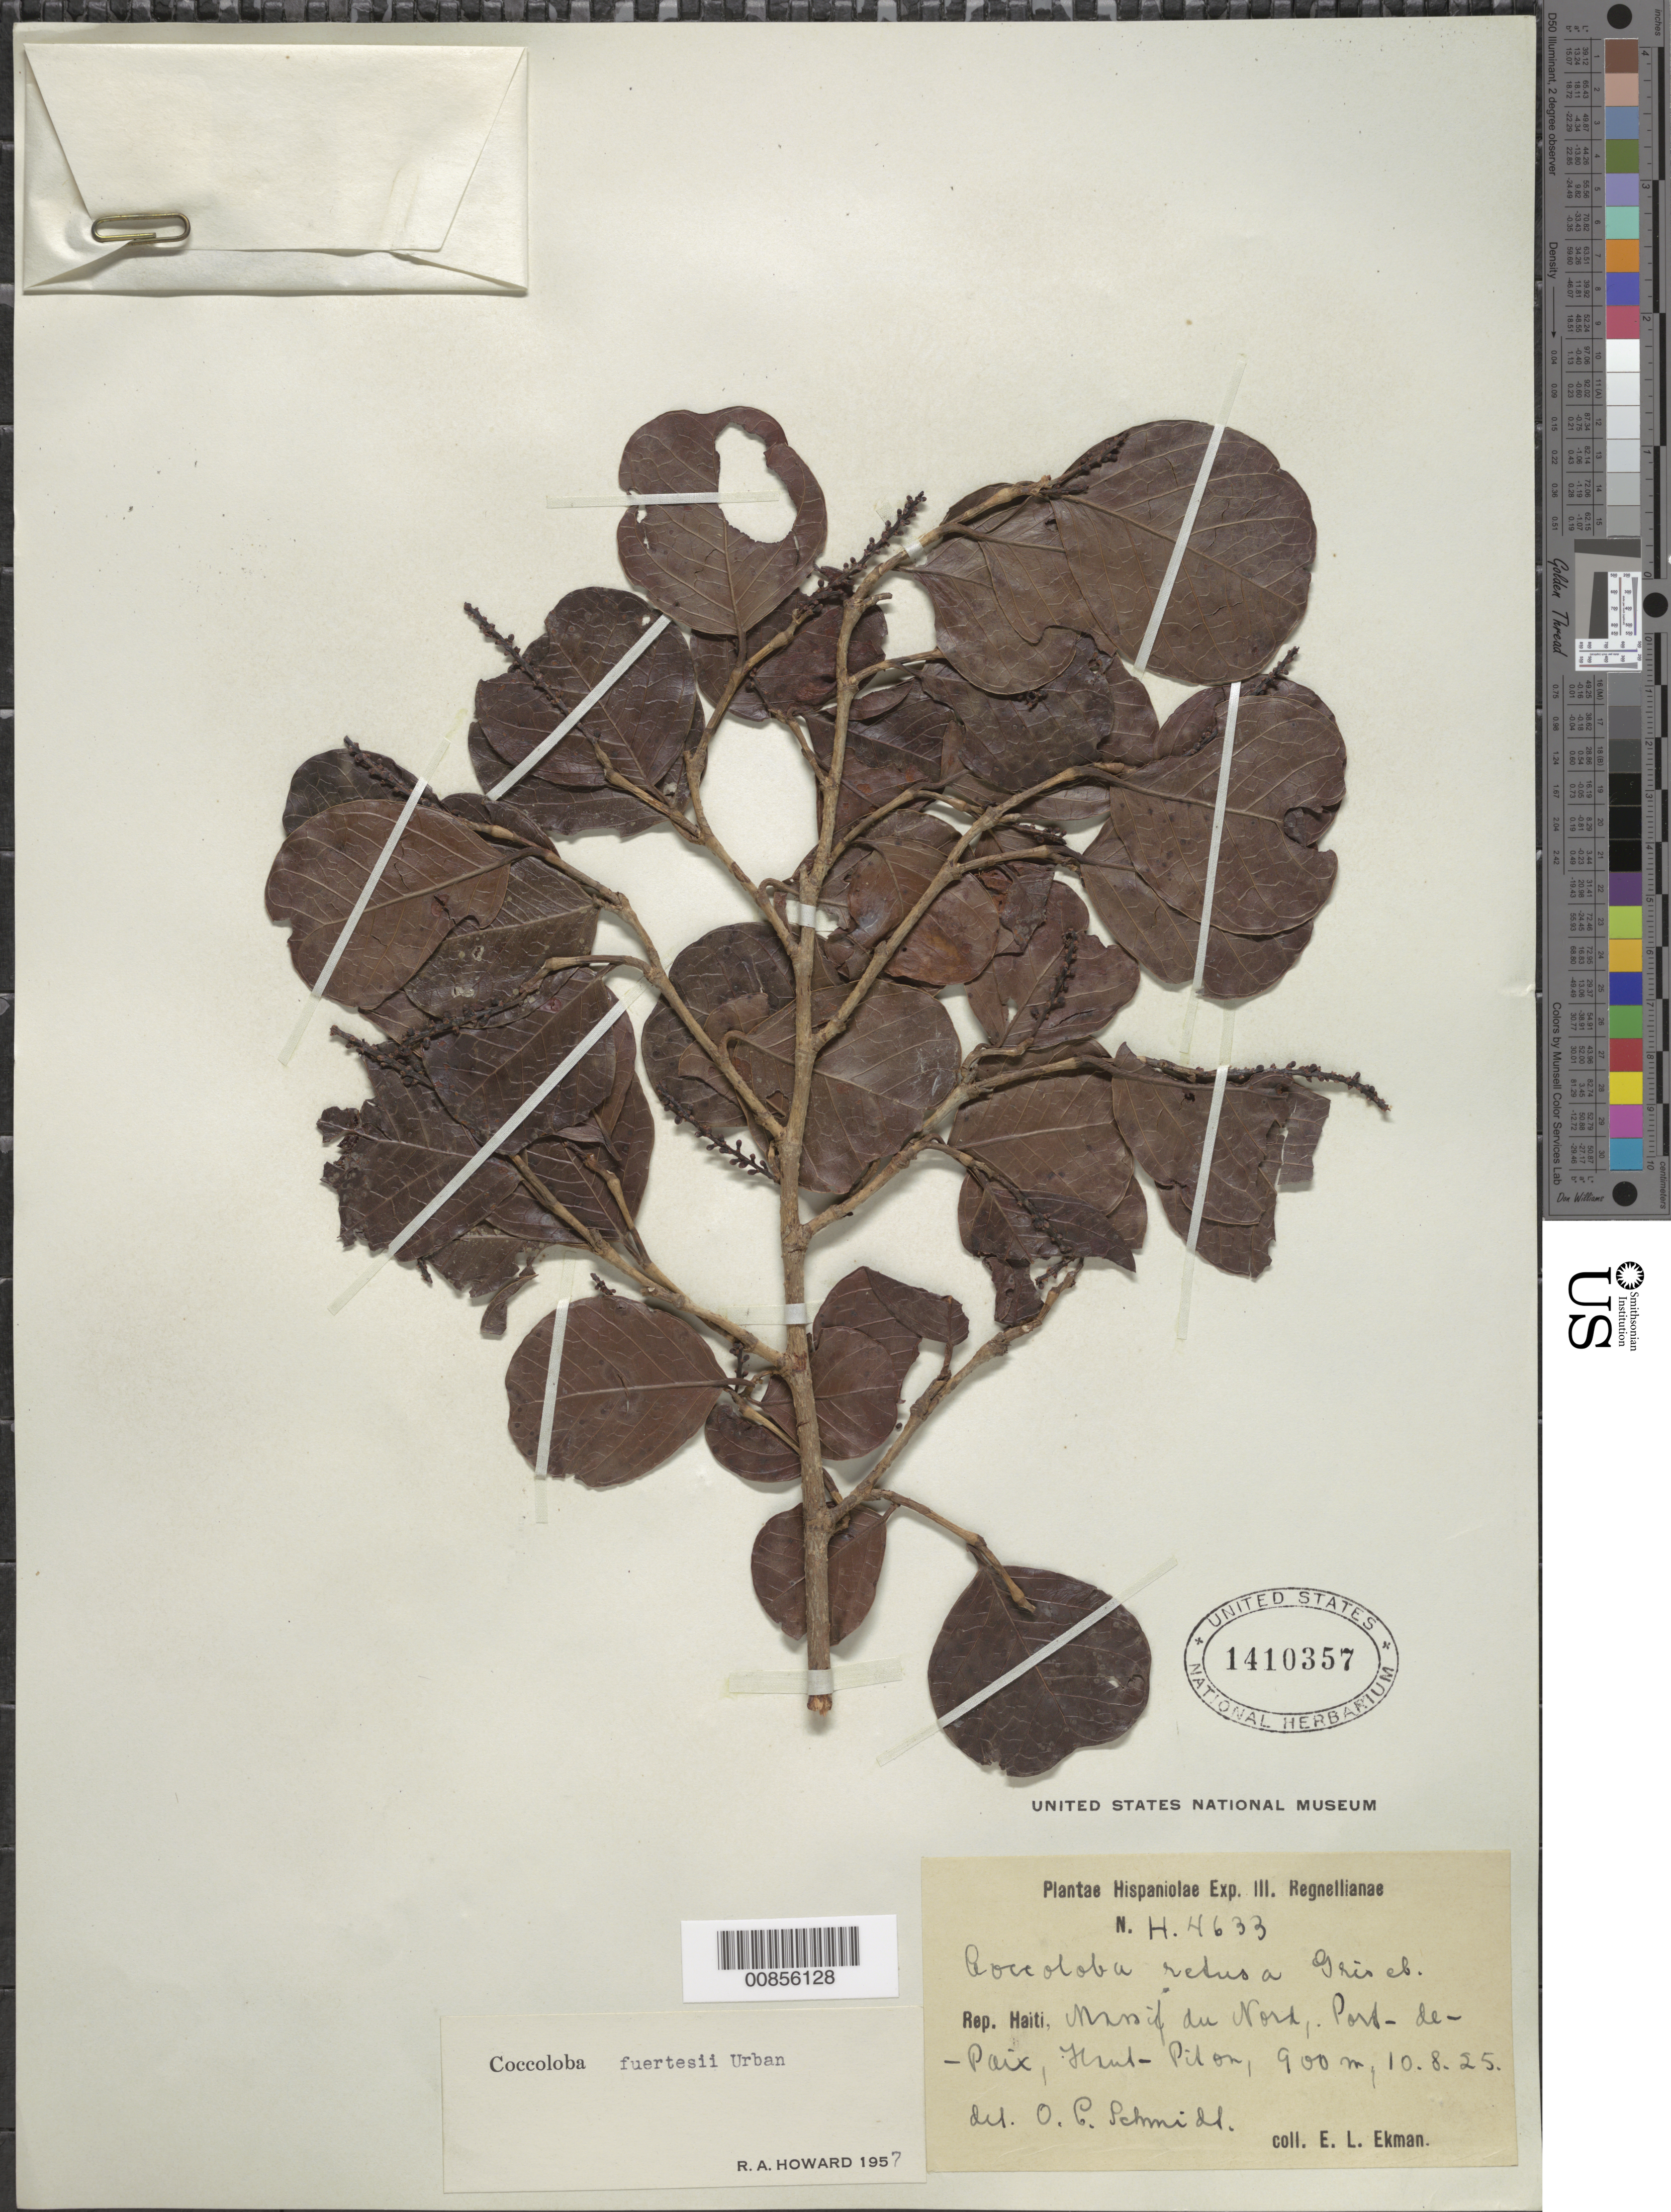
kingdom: Plantae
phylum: Tracheophyta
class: Magnoliopsida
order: Caryophyllales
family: Polygonaceae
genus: Coccoloba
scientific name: Coccoloba fuertesii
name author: Urb.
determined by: Howard, R. A.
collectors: E. L. Ekman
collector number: H 4633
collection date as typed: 10 Aug 1925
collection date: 1925-08-10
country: Haiti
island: Hispaniola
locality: Massif du Nord, Port-de-Paix, Haut Piton.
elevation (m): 900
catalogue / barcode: US 1410357